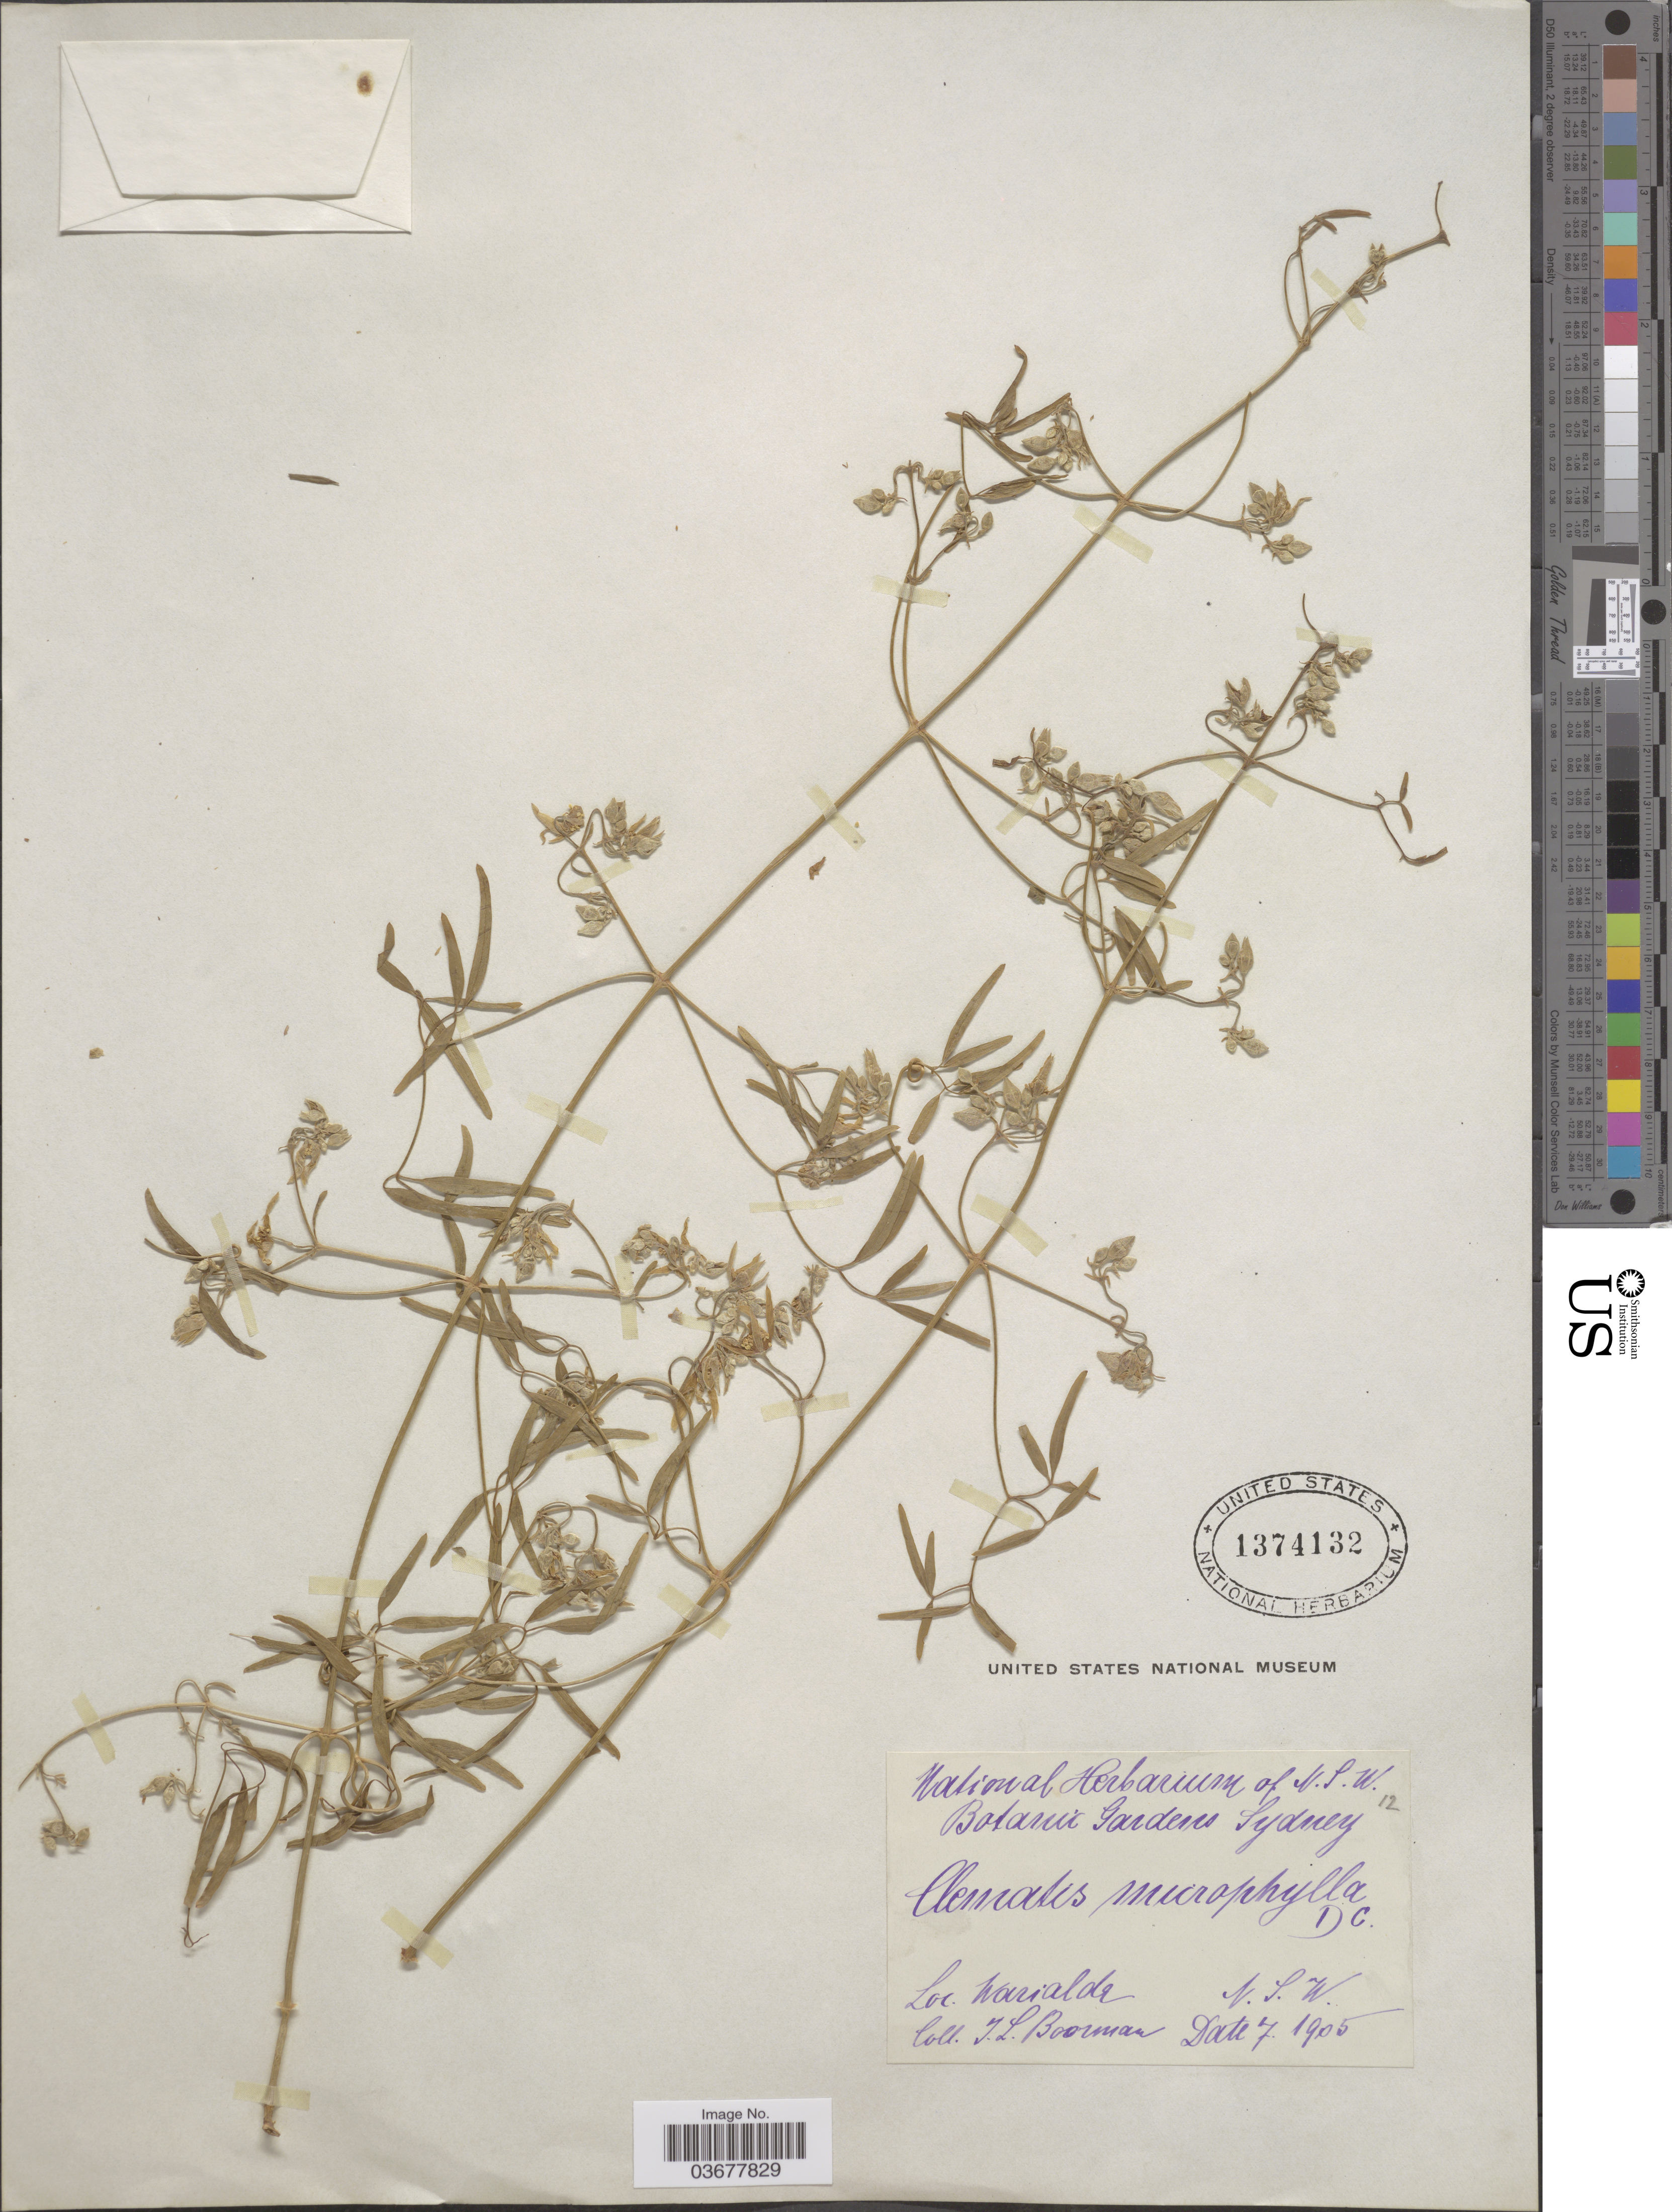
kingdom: Plantae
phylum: Tracheophyta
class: Magnoliopsida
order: Ranunculales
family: Ranunculaceae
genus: Clematis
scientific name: Clematis microphylla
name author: DC.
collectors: J. Boorman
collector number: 12?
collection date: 1905-07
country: Australia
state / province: New South Wales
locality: Warialda.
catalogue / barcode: US 1374132